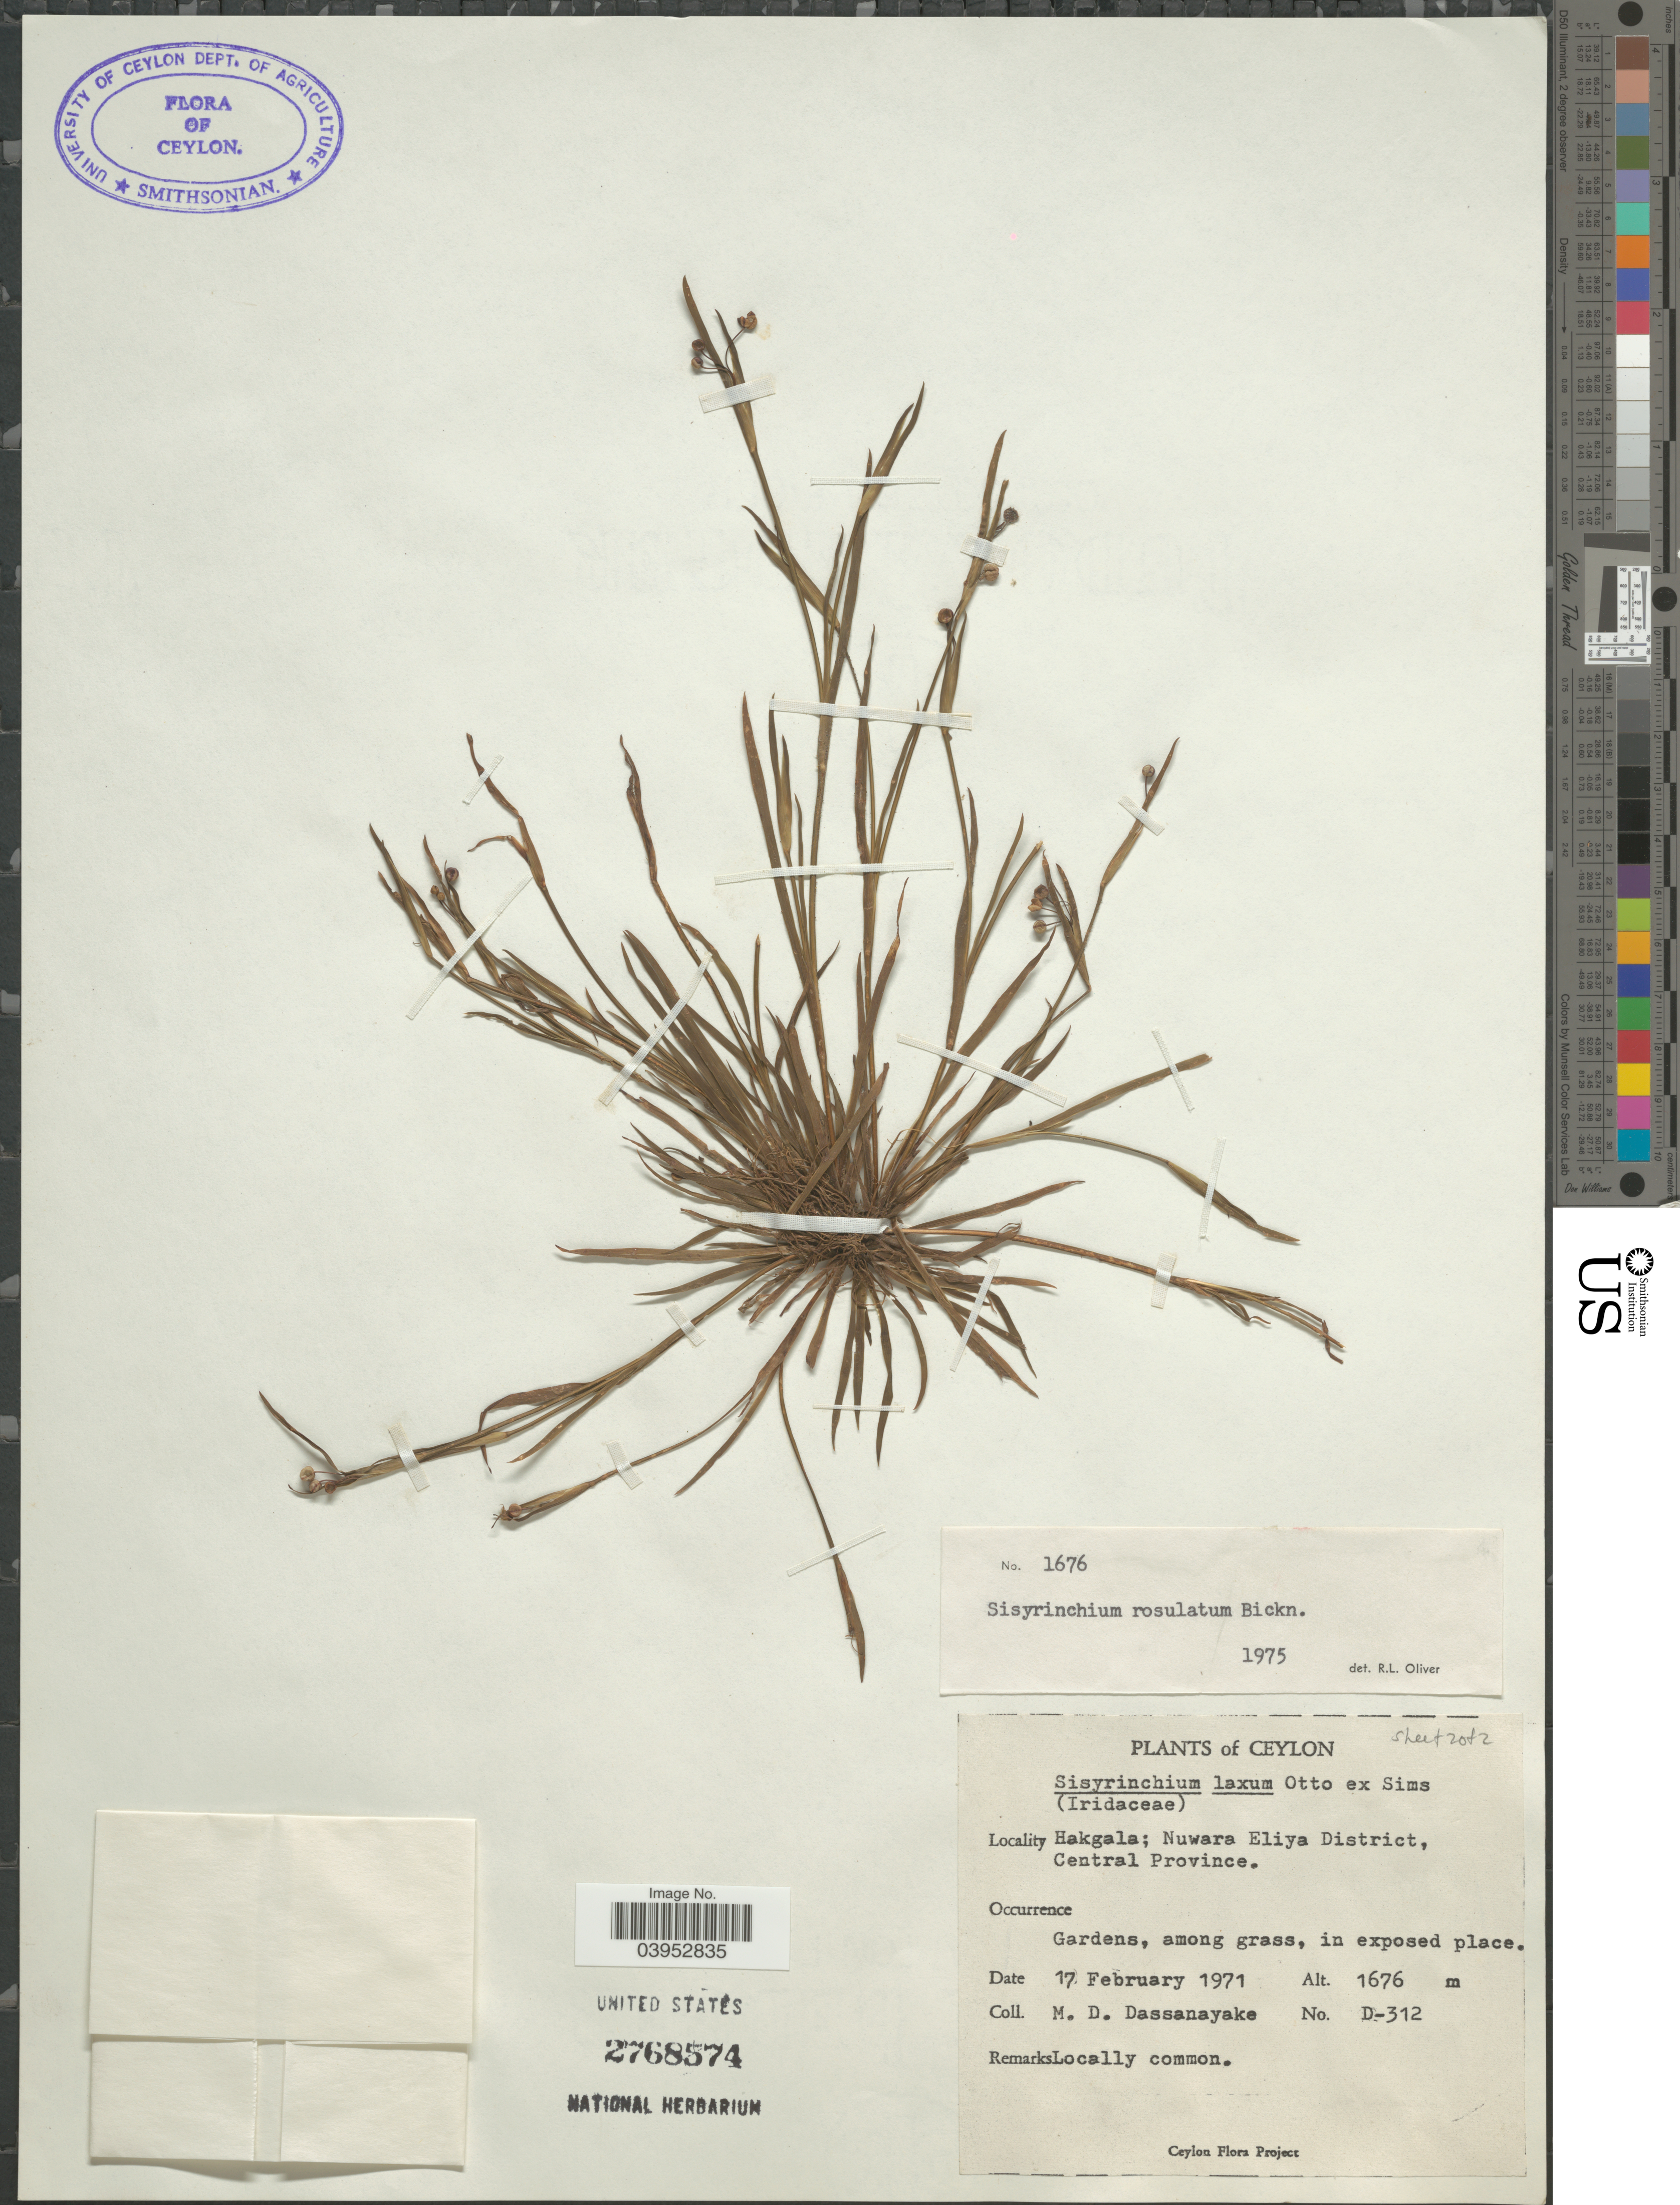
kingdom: Plantae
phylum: Tracheophyta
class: Liliopsida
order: Asparagales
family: Iridaceae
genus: Sisyrinchium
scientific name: Sisyrinchium iridifolium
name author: Kunth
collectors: M. D. Dassanayake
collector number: D-312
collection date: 1971-02-17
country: Sri Lanka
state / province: Central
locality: Ceylon. Hakgala; Nuwara Eliya District.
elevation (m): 1676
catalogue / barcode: US 2768574